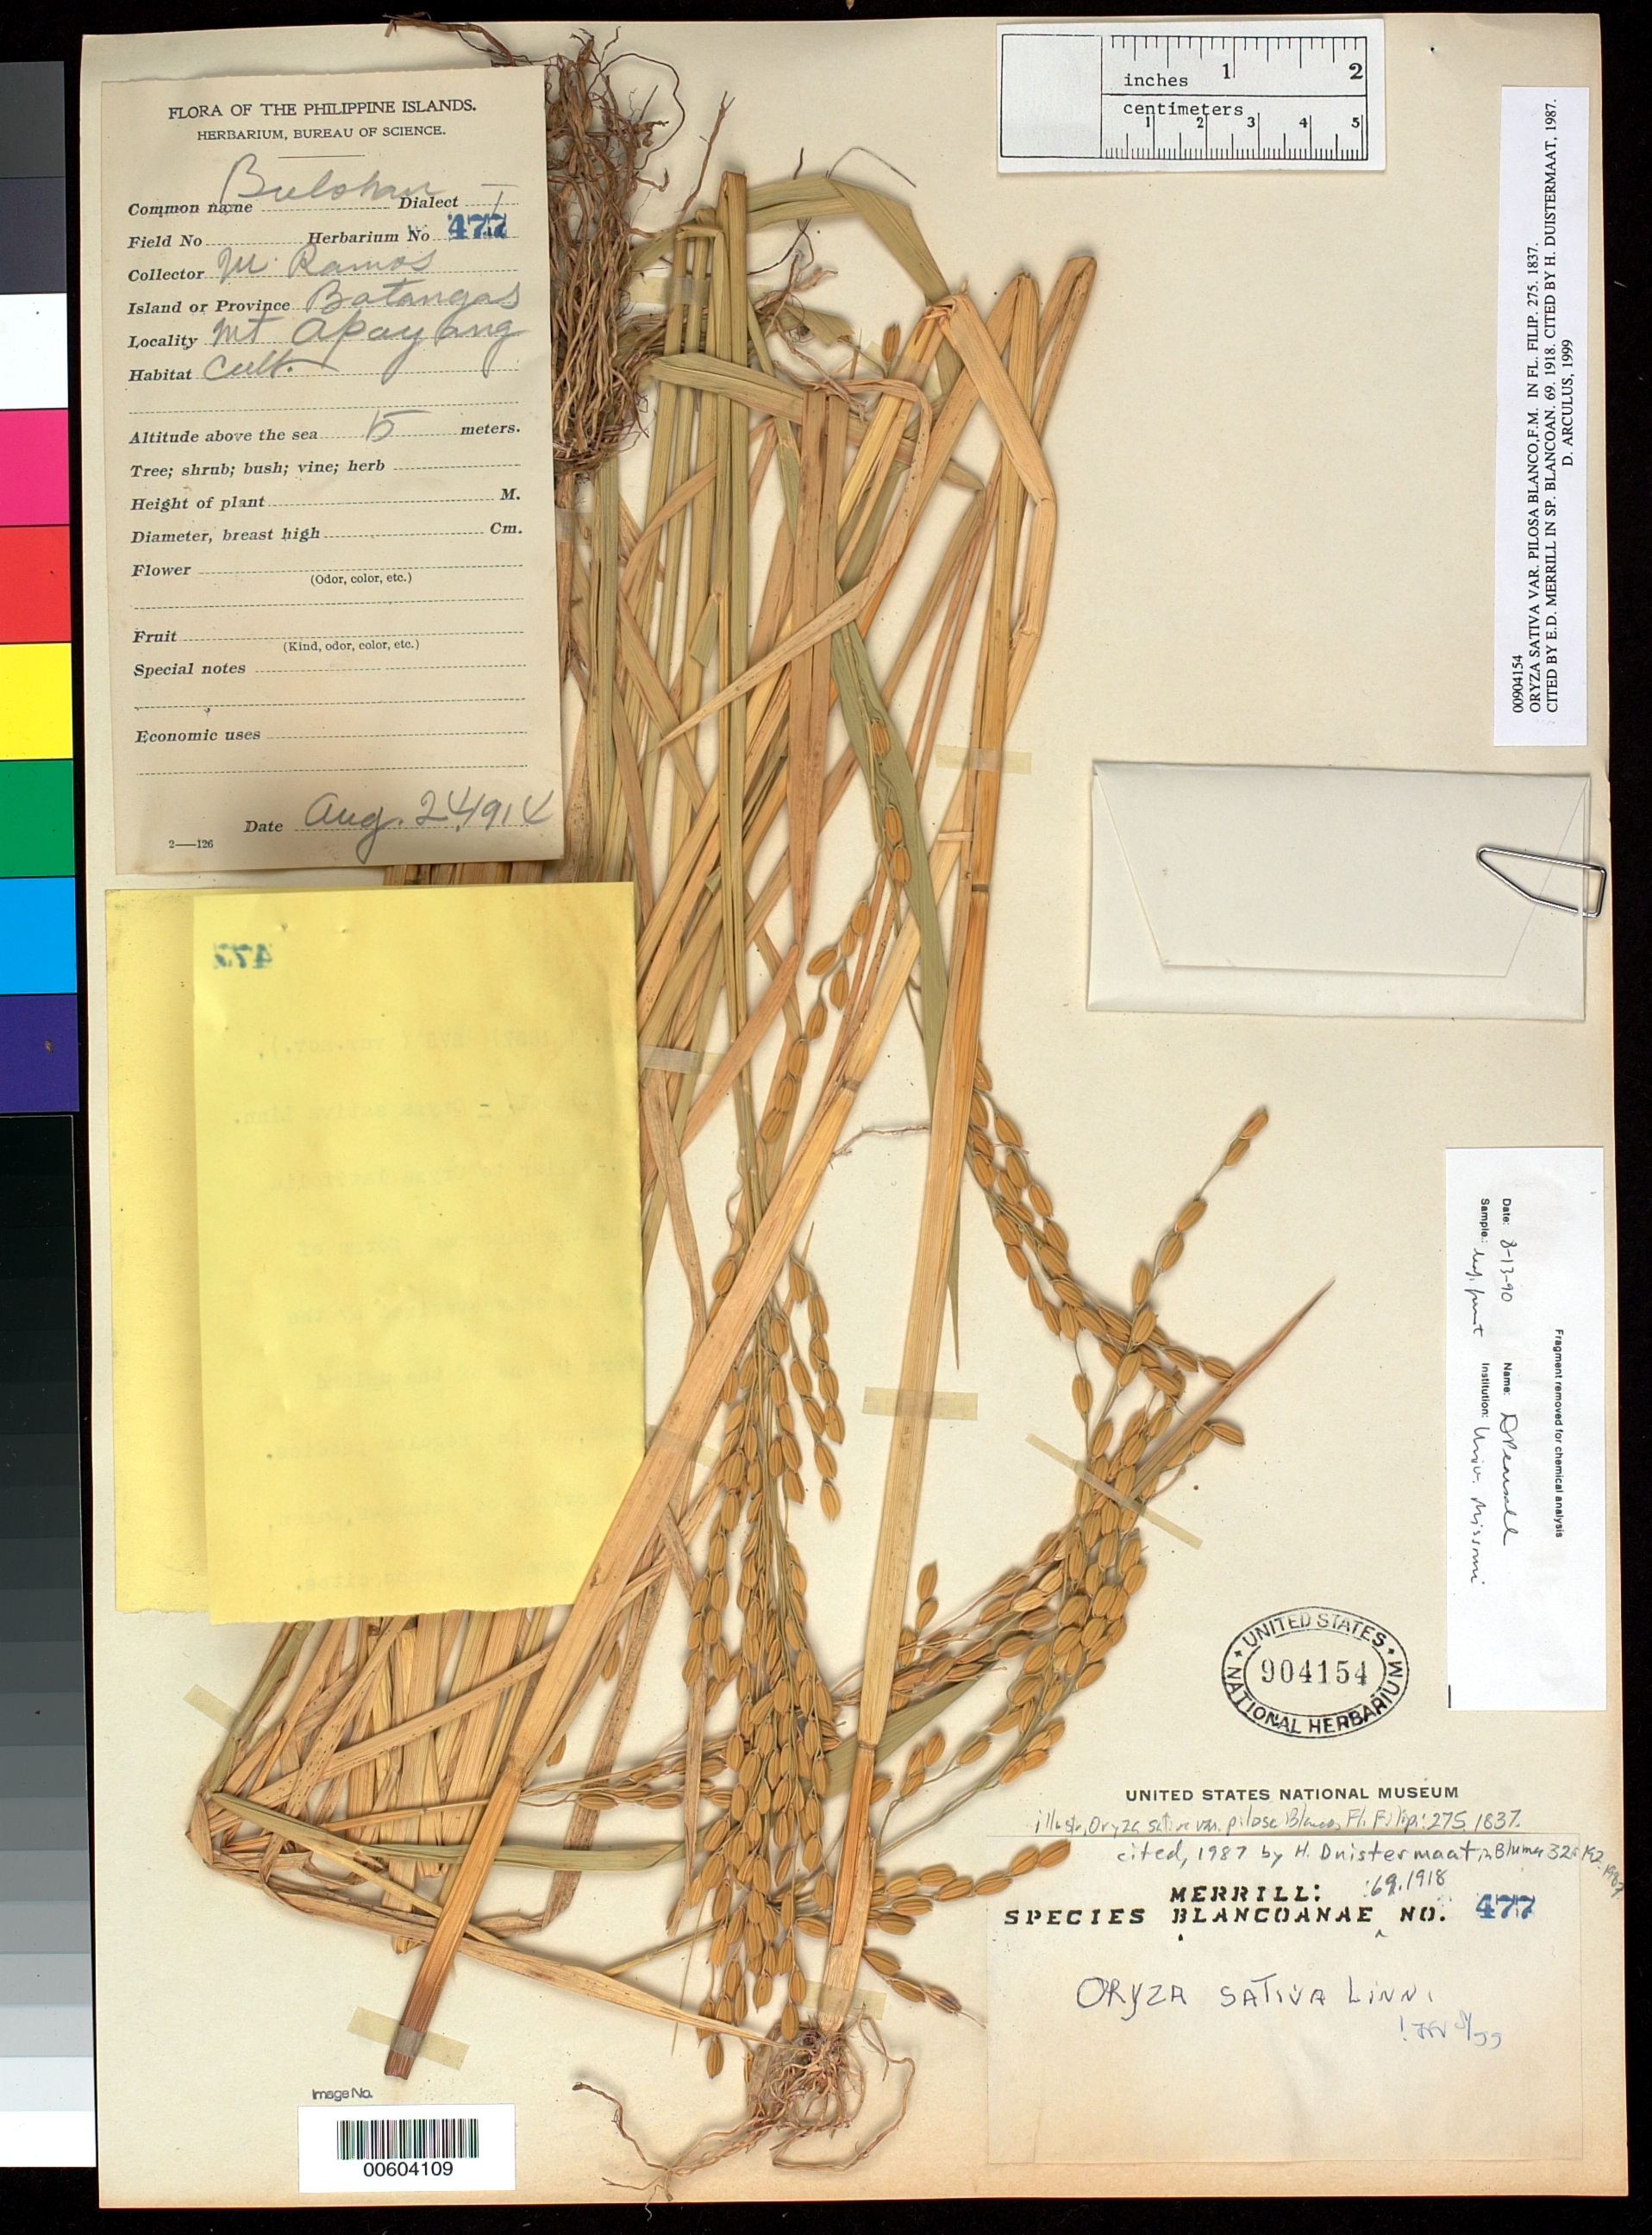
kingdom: Plantae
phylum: Tracheophyta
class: Liliopsida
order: Poales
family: Poaceae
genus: Oryza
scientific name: Oryza sativa var. pilosa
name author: Blanco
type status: Isoneotype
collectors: M. Ramos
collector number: Sp. Blancoan. 0477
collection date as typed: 24 Aug 1914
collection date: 1914-08-24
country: Philippines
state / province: Calabarzon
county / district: Batangas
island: Luzon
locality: Mt. Apayang.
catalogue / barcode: US 904154